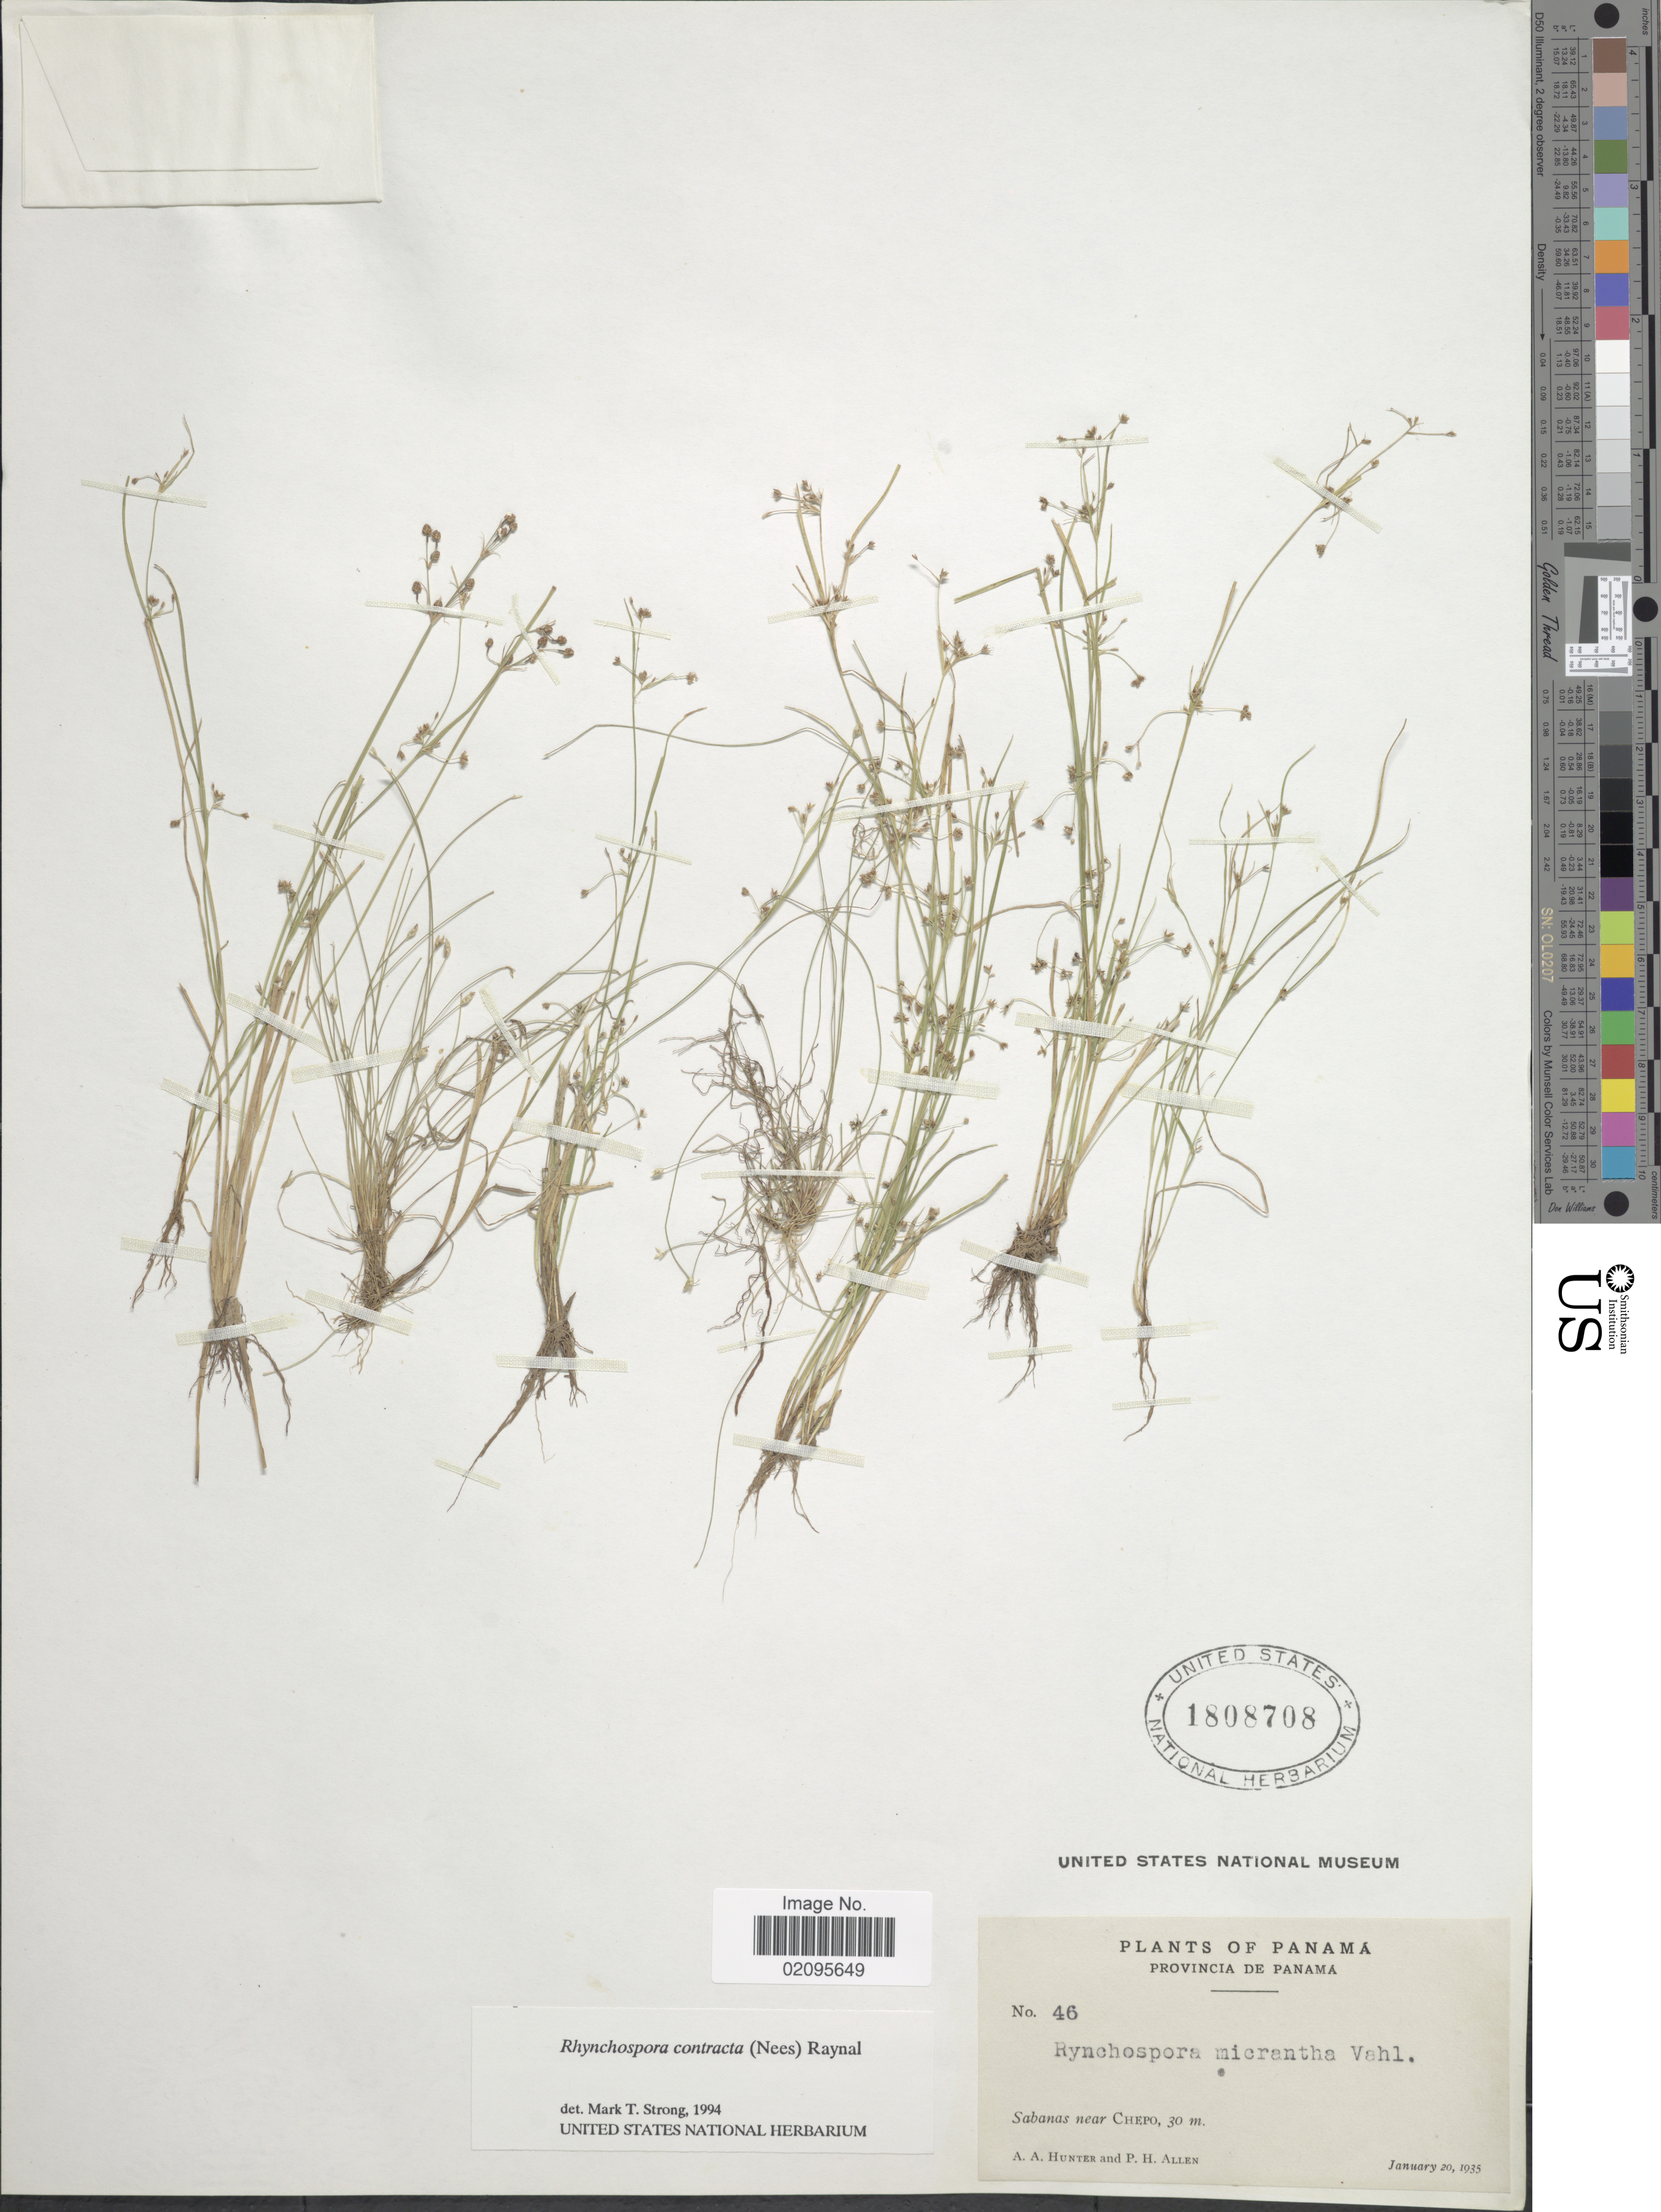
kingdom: Plantae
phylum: Tracheophyta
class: Liliopsida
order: Poales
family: Cyperaceae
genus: Rhynchospora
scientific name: Rhynchospora contracta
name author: (Nees) J. Raynal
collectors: A. Hunter & P. H. Allen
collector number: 46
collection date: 1935-01-20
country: Panama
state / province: Panamá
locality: Sabanas near Chepo.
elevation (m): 30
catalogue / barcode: US 1808708